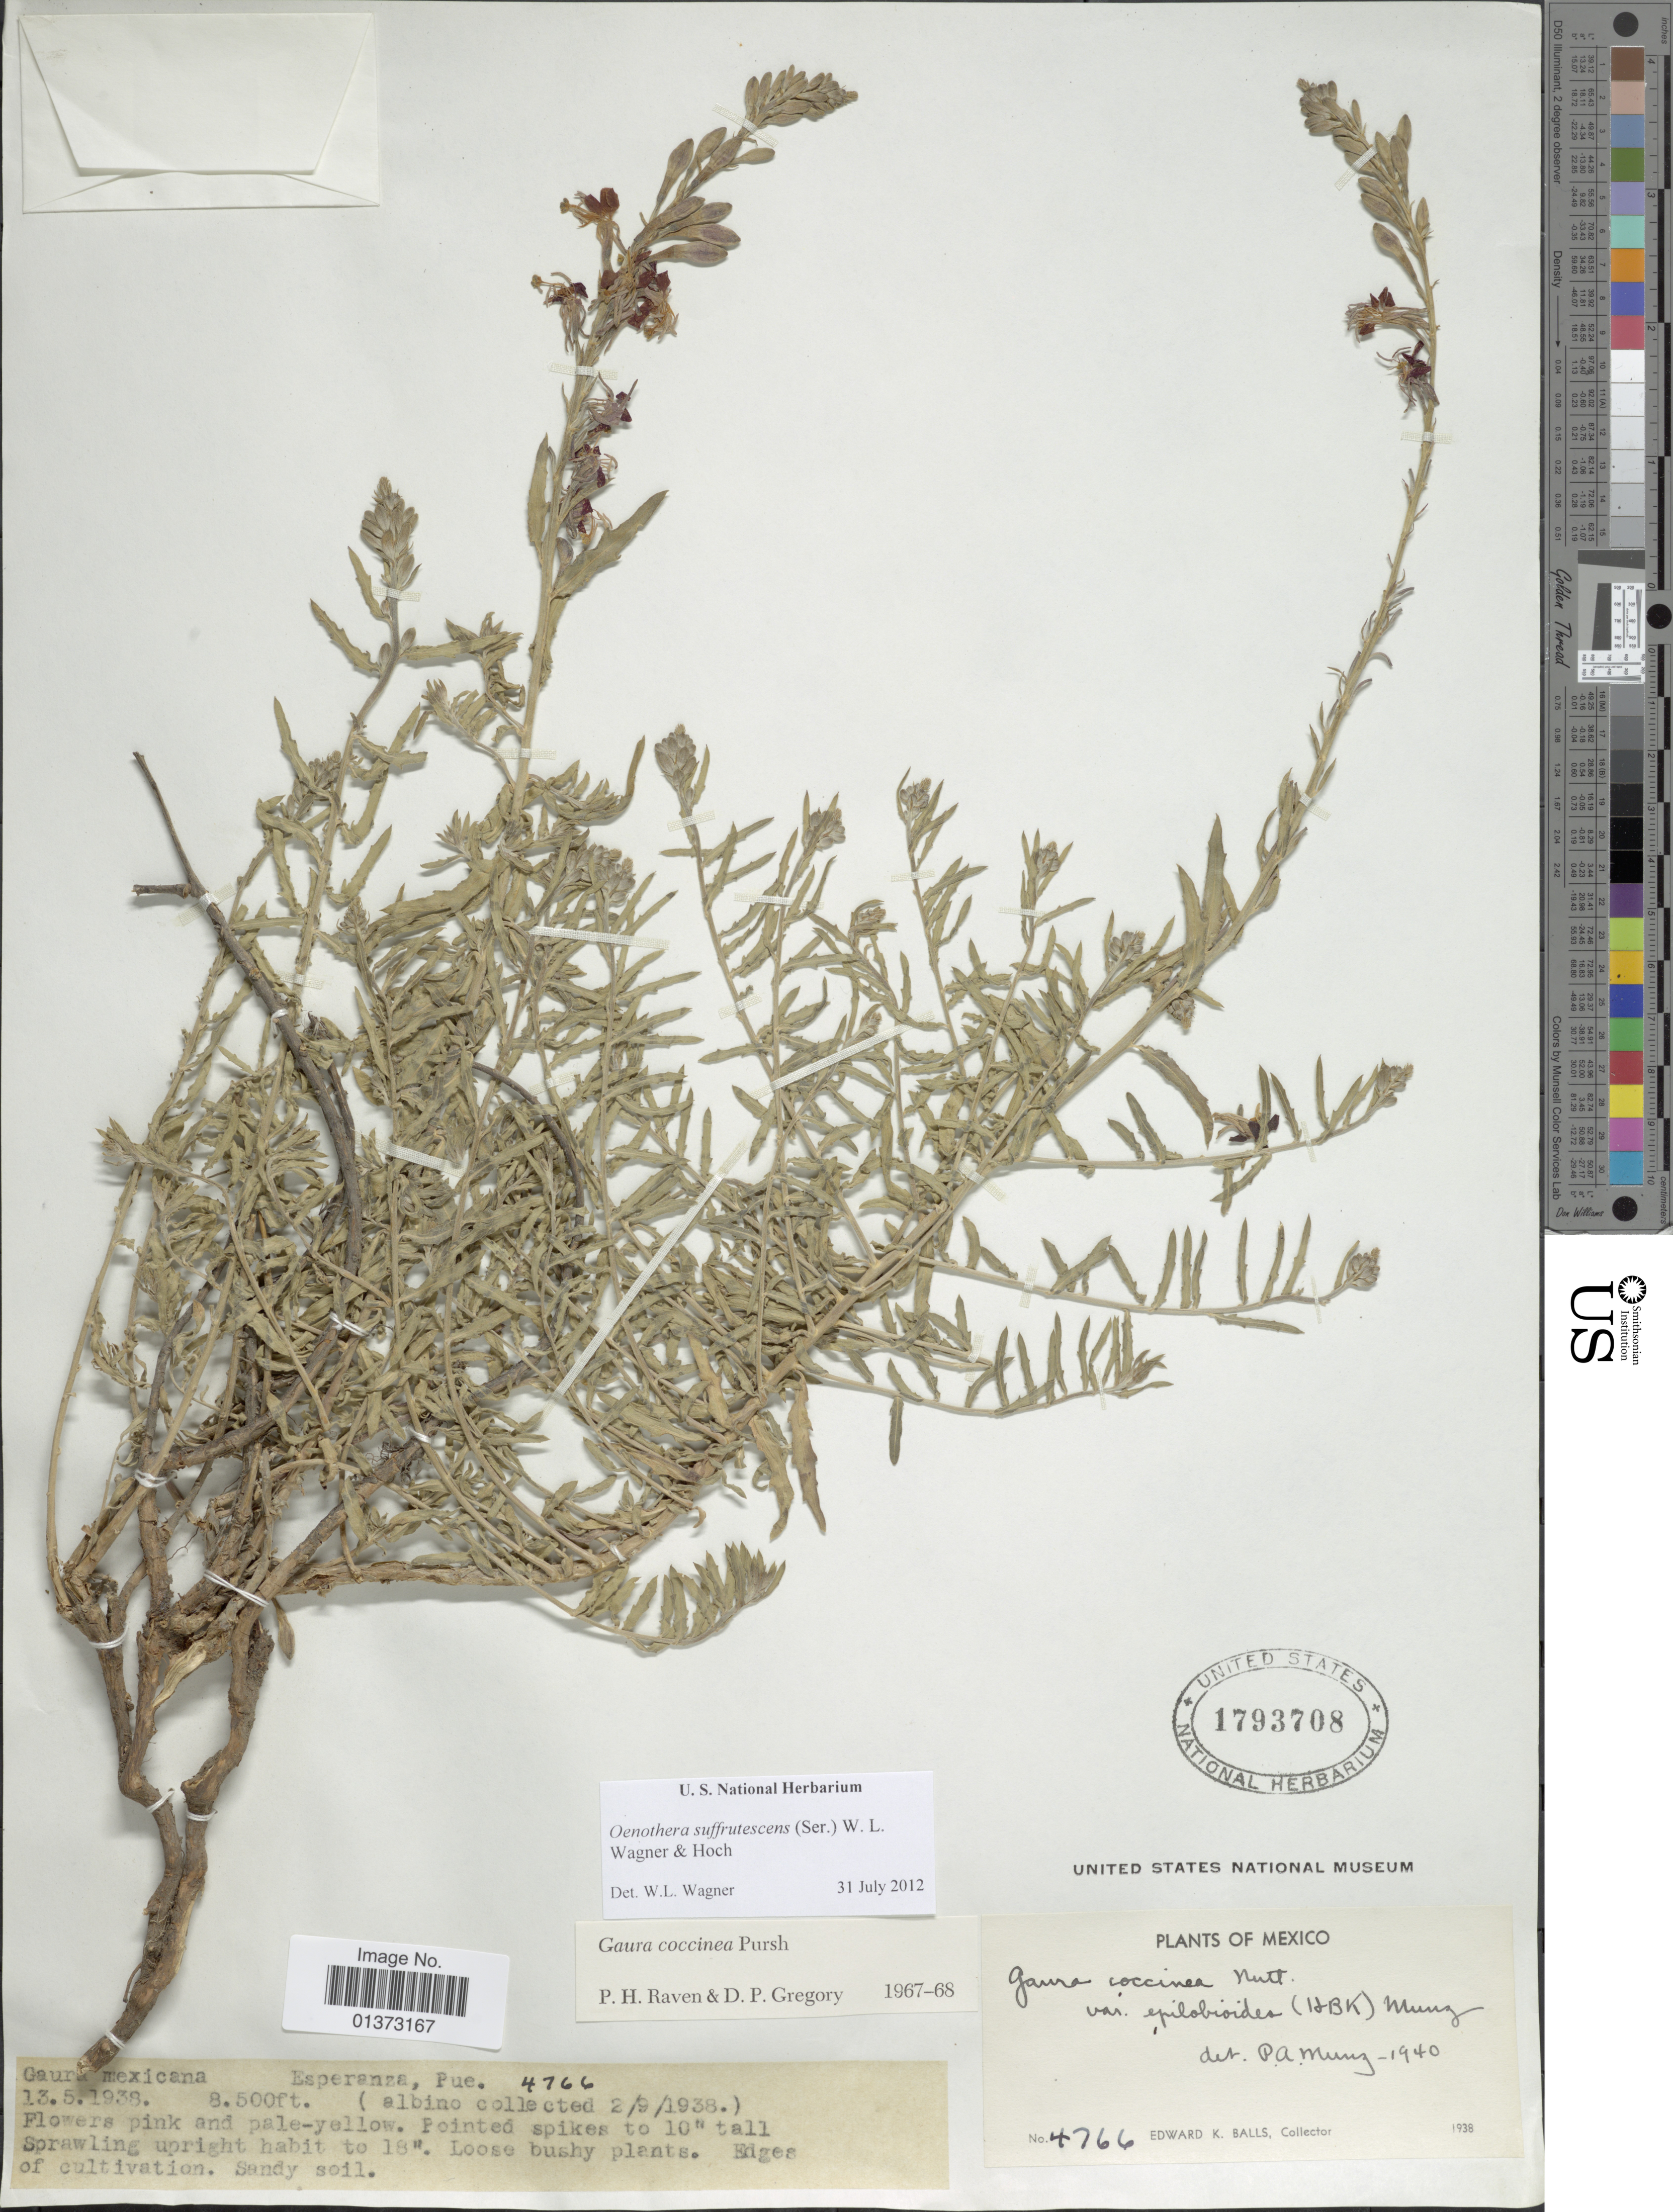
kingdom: Plantae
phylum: Tracheophyta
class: Magnoliopsida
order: Myrtales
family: Onagraceae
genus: Oenothera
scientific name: Oenothera suffrutescens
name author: (Ser.) W.L. Wagner & Hoch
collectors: E. K. Balls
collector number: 4766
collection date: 1938-05-13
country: Mexico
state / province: Puebla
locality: Esperanza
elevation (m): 2591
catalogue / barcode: US 1793708